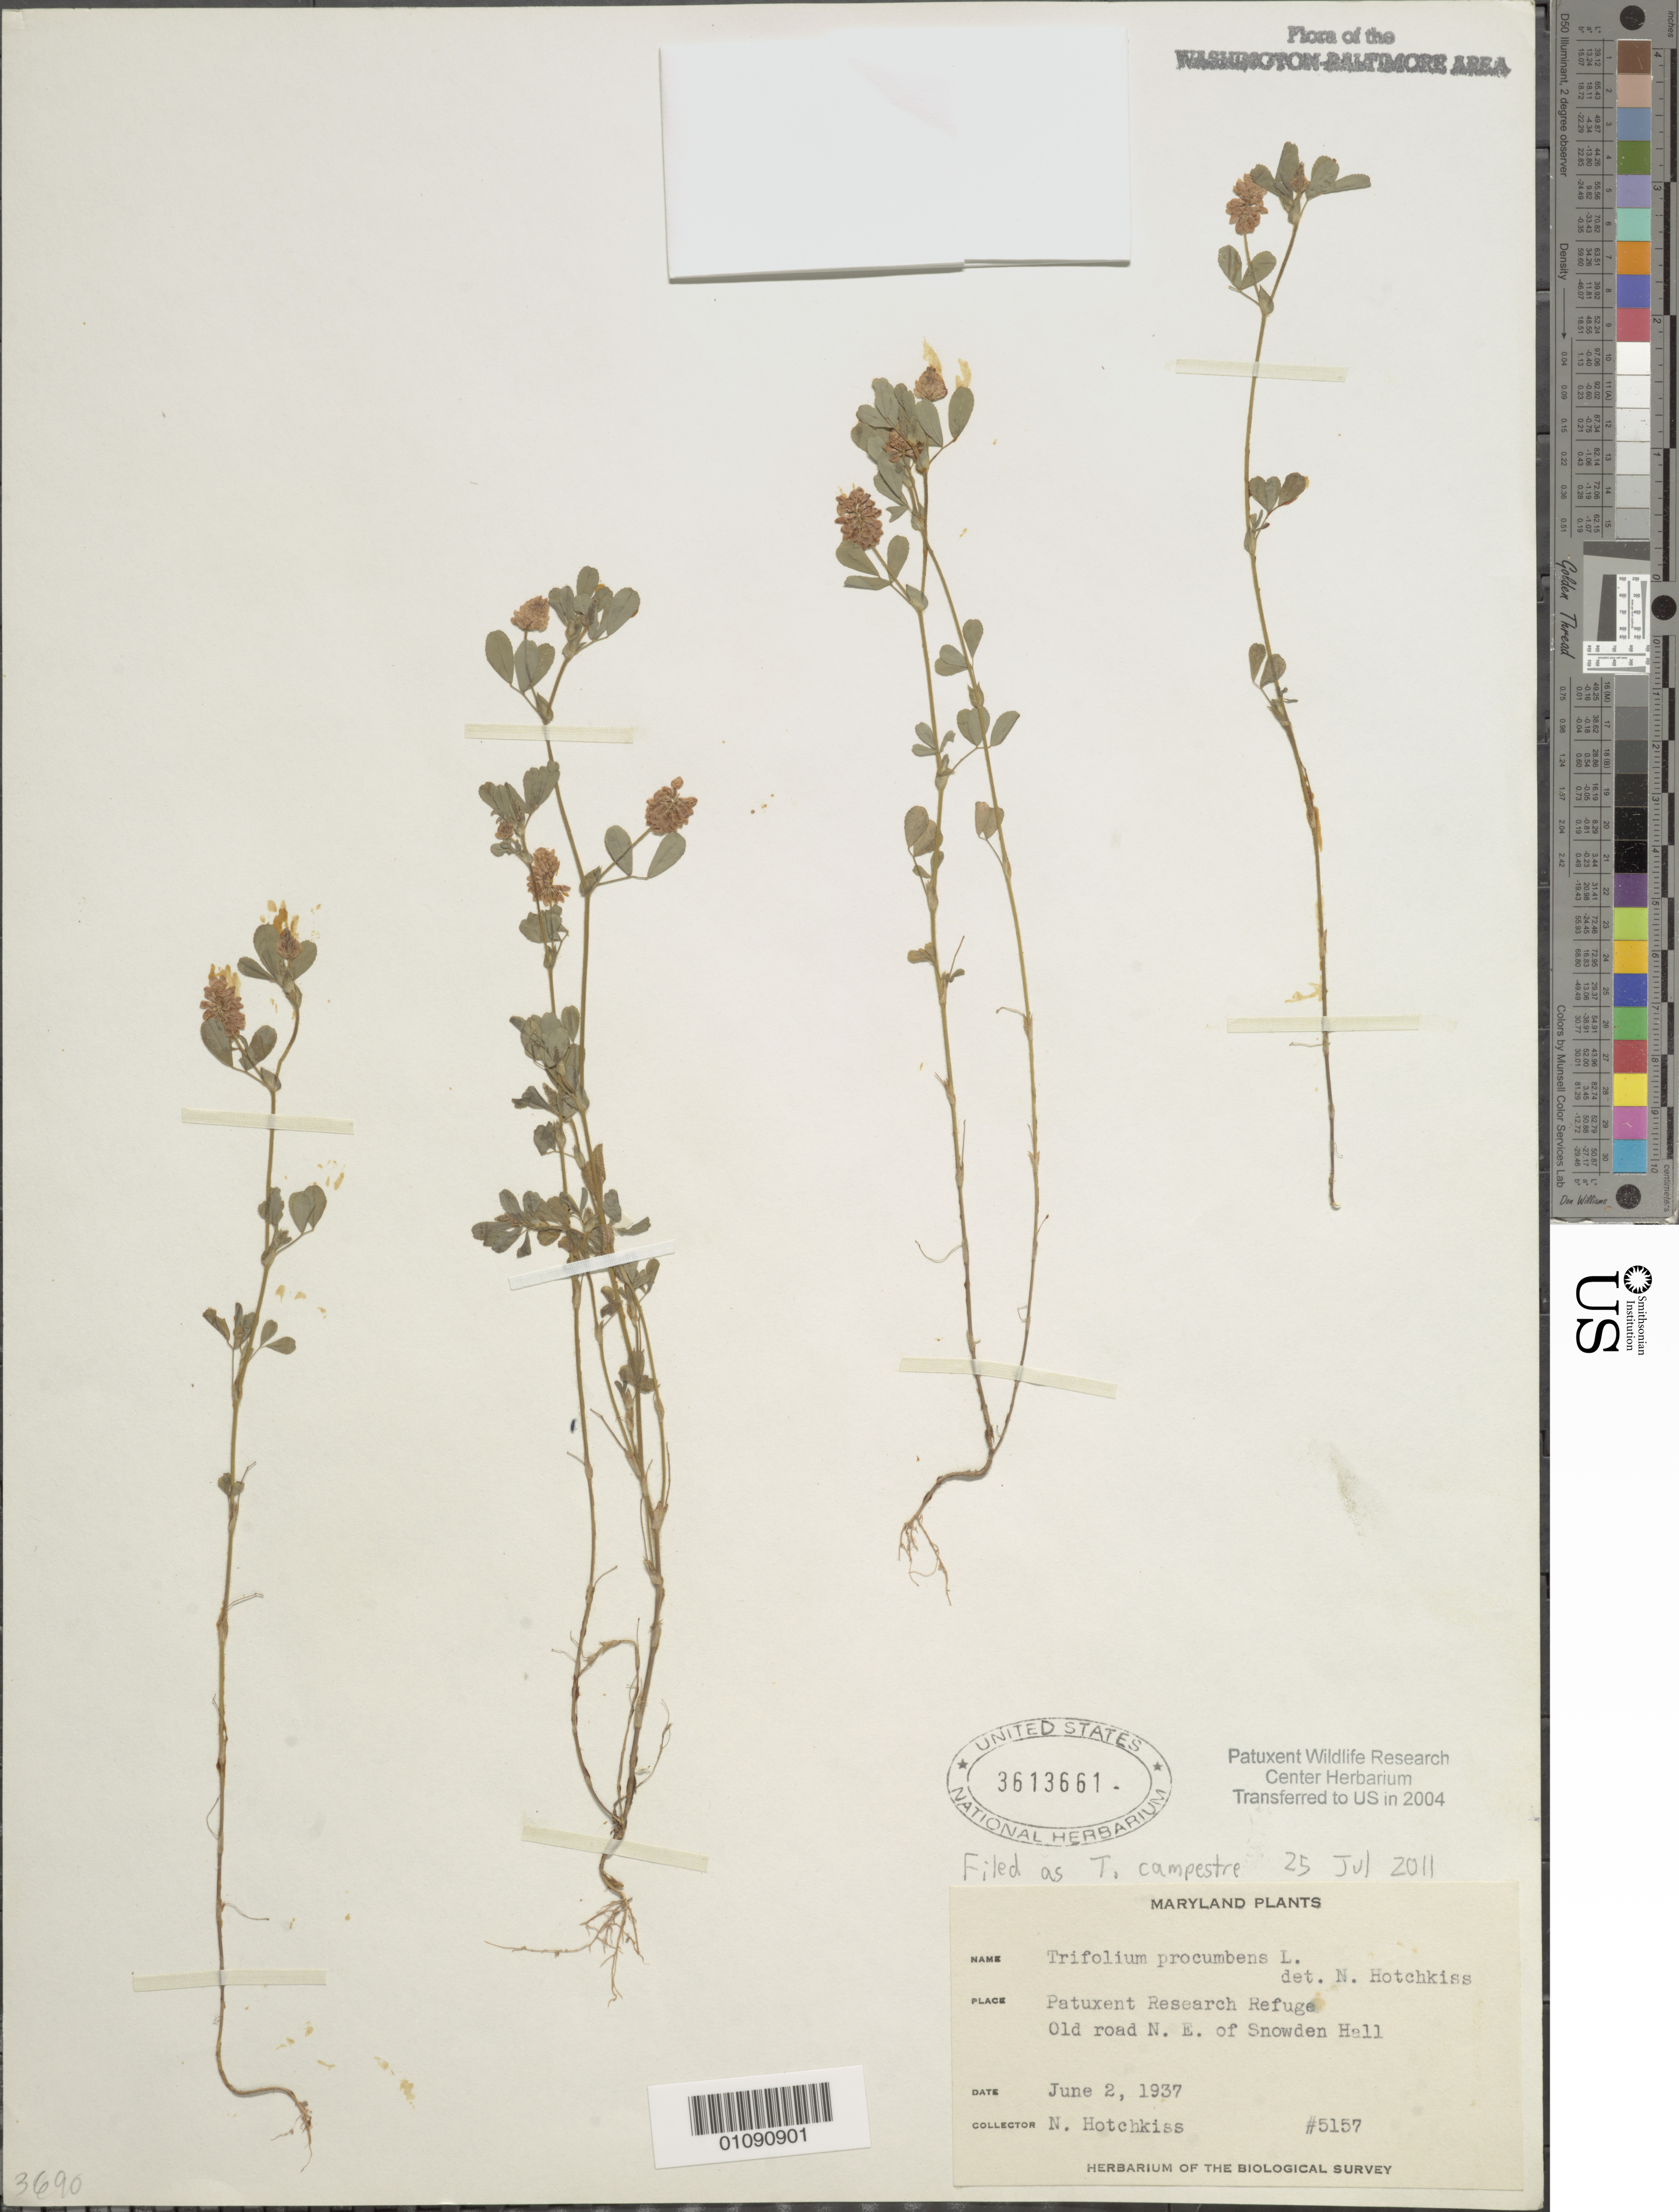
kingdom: Plantae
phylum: Tracheophyta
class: Magnoliopsida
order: Fabales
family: Fabaceae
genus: Trifolium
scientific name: Trifolium campestre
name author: Schreb.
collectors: N. Hotchkiss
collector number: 5157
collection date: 1937-06-02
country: United States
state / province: Maryland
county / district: Prince George's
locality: Patuxent Wildlife Refuge, N.E. of Snowden Hall.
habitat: Old road.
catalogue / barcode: US 3613661